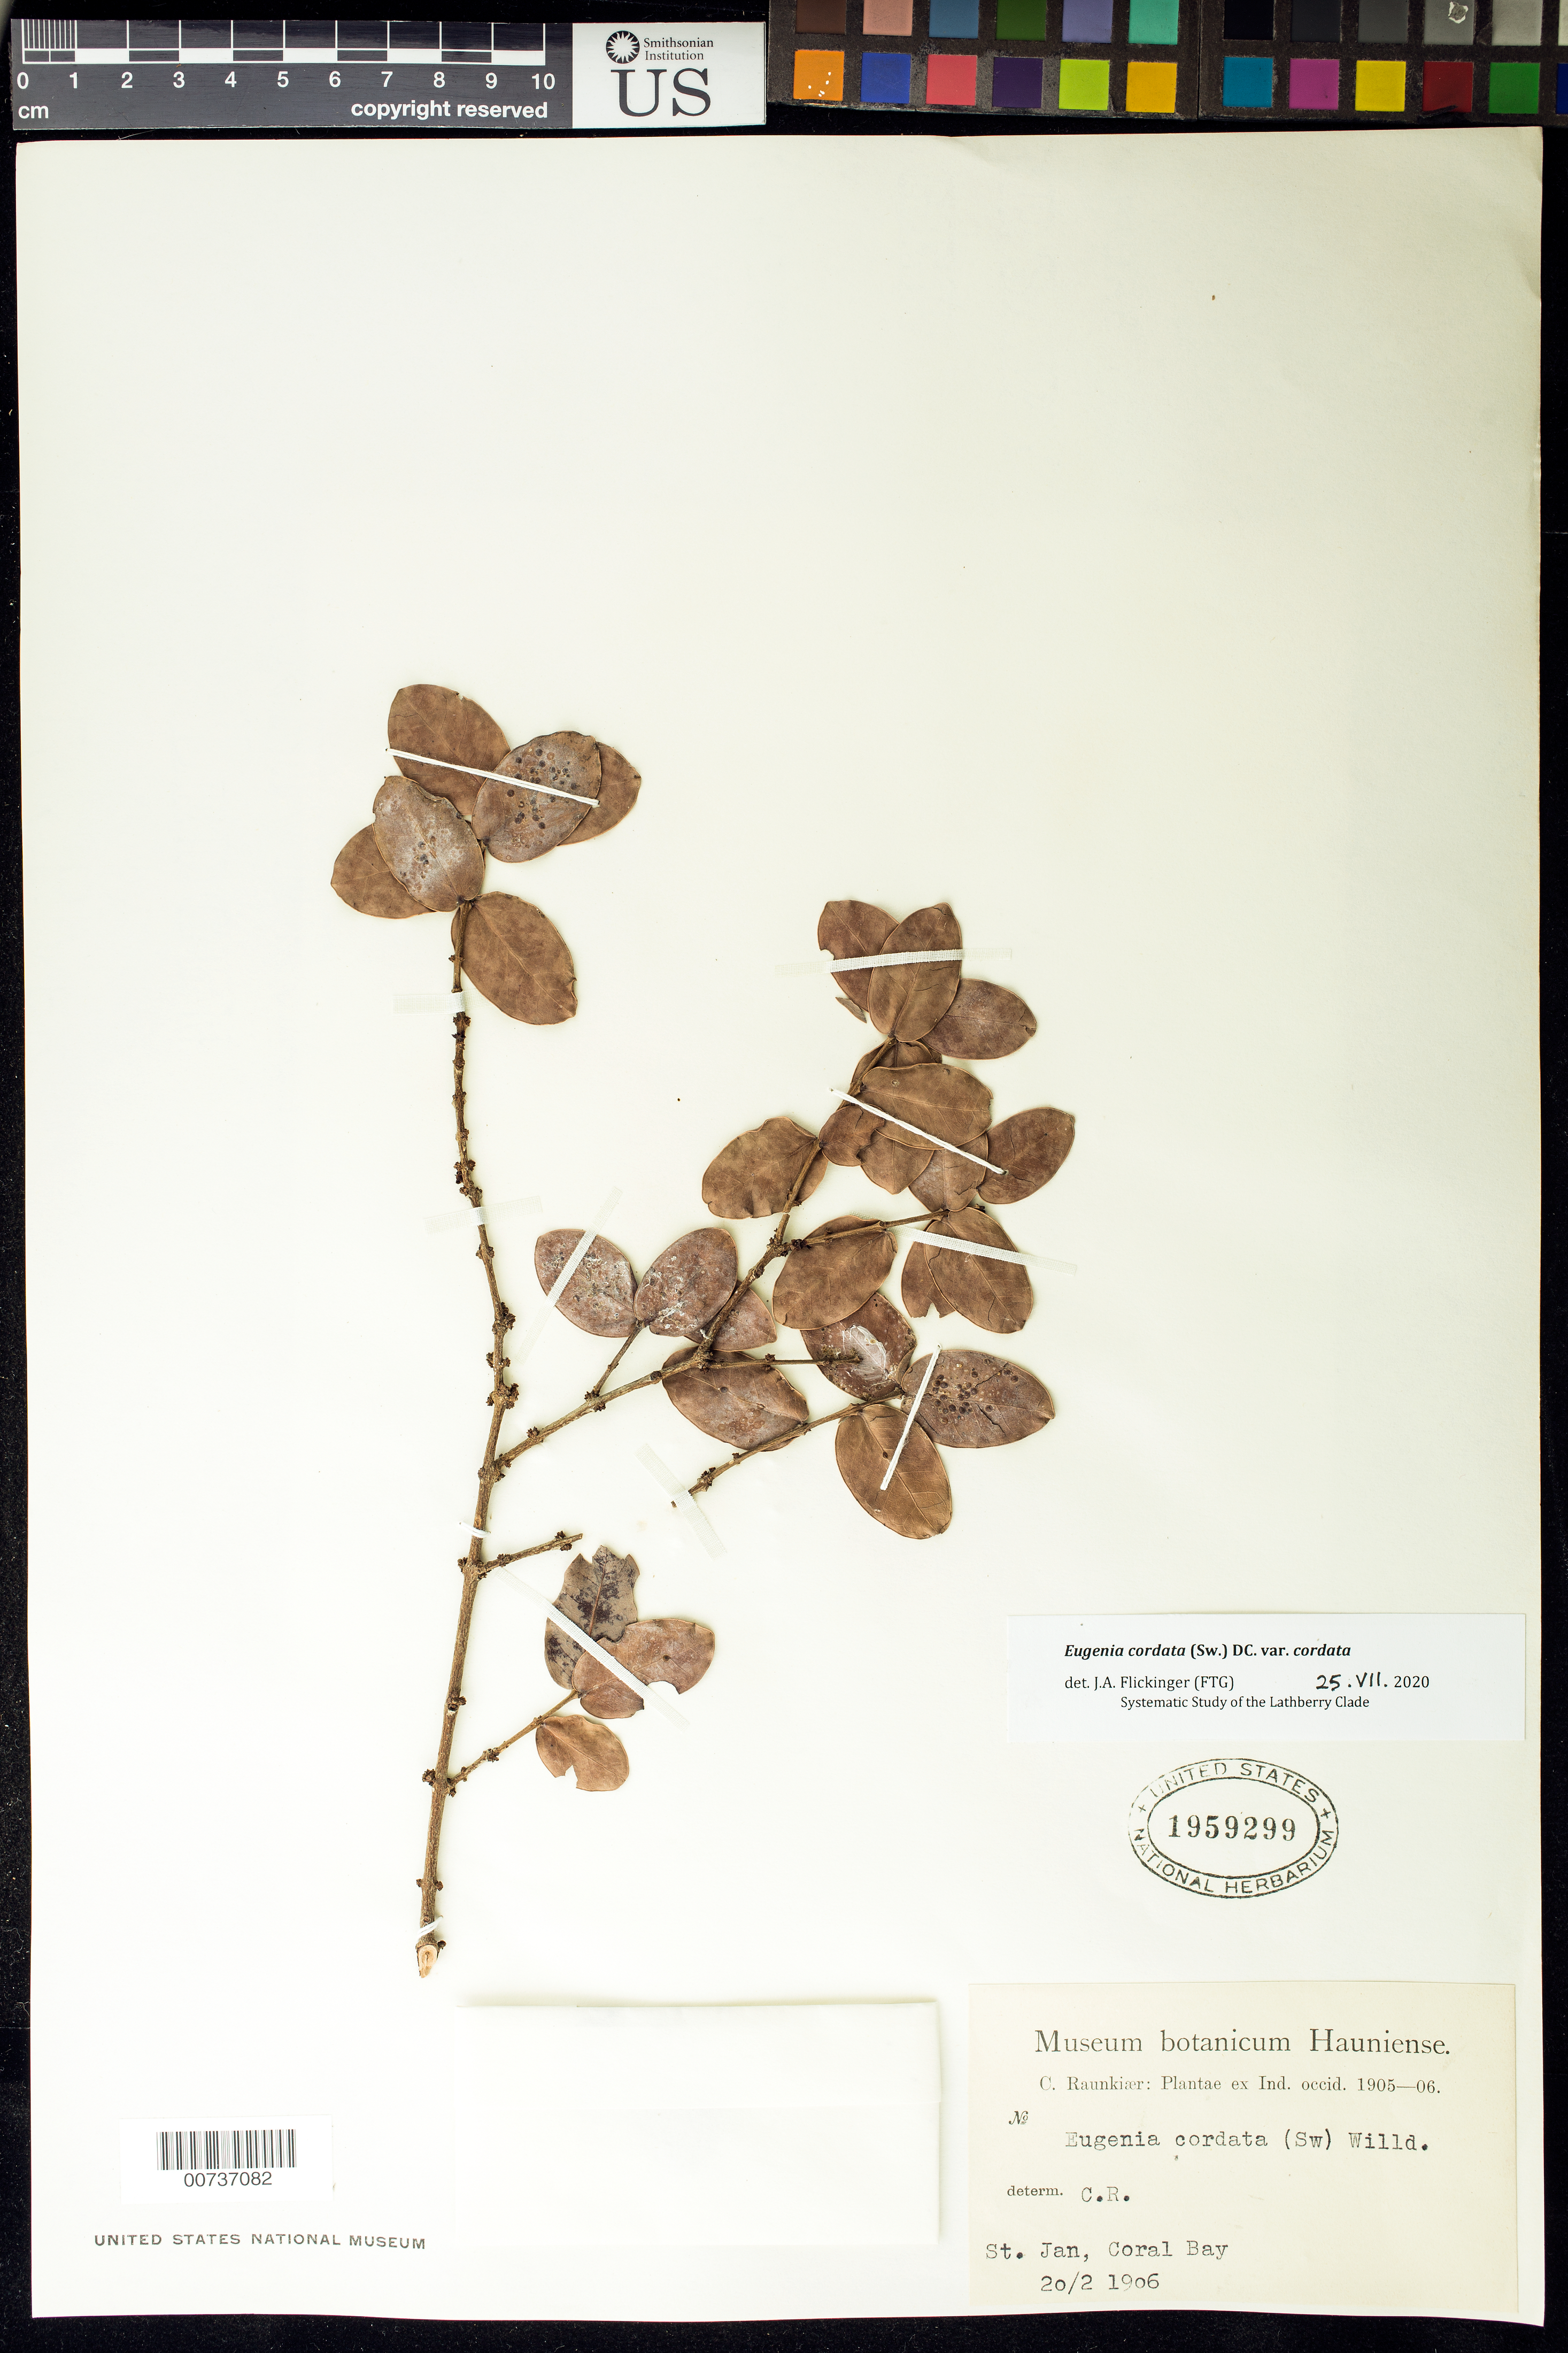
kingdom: Plantae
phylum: Tracheophyta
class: Magnoliopsida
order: Myrtales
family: Myrtaceae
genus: Eugenia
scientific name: Eugenia cordata var. cordata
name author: (Sw.) DC.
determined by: Flickinger, Jonathan A.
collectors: C. Raunkiær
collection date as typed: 20 Feb 1906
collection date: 1906-02-20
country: U.S. Virgin Islands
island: St. John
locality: Coral Bay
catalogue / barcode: US 1959299